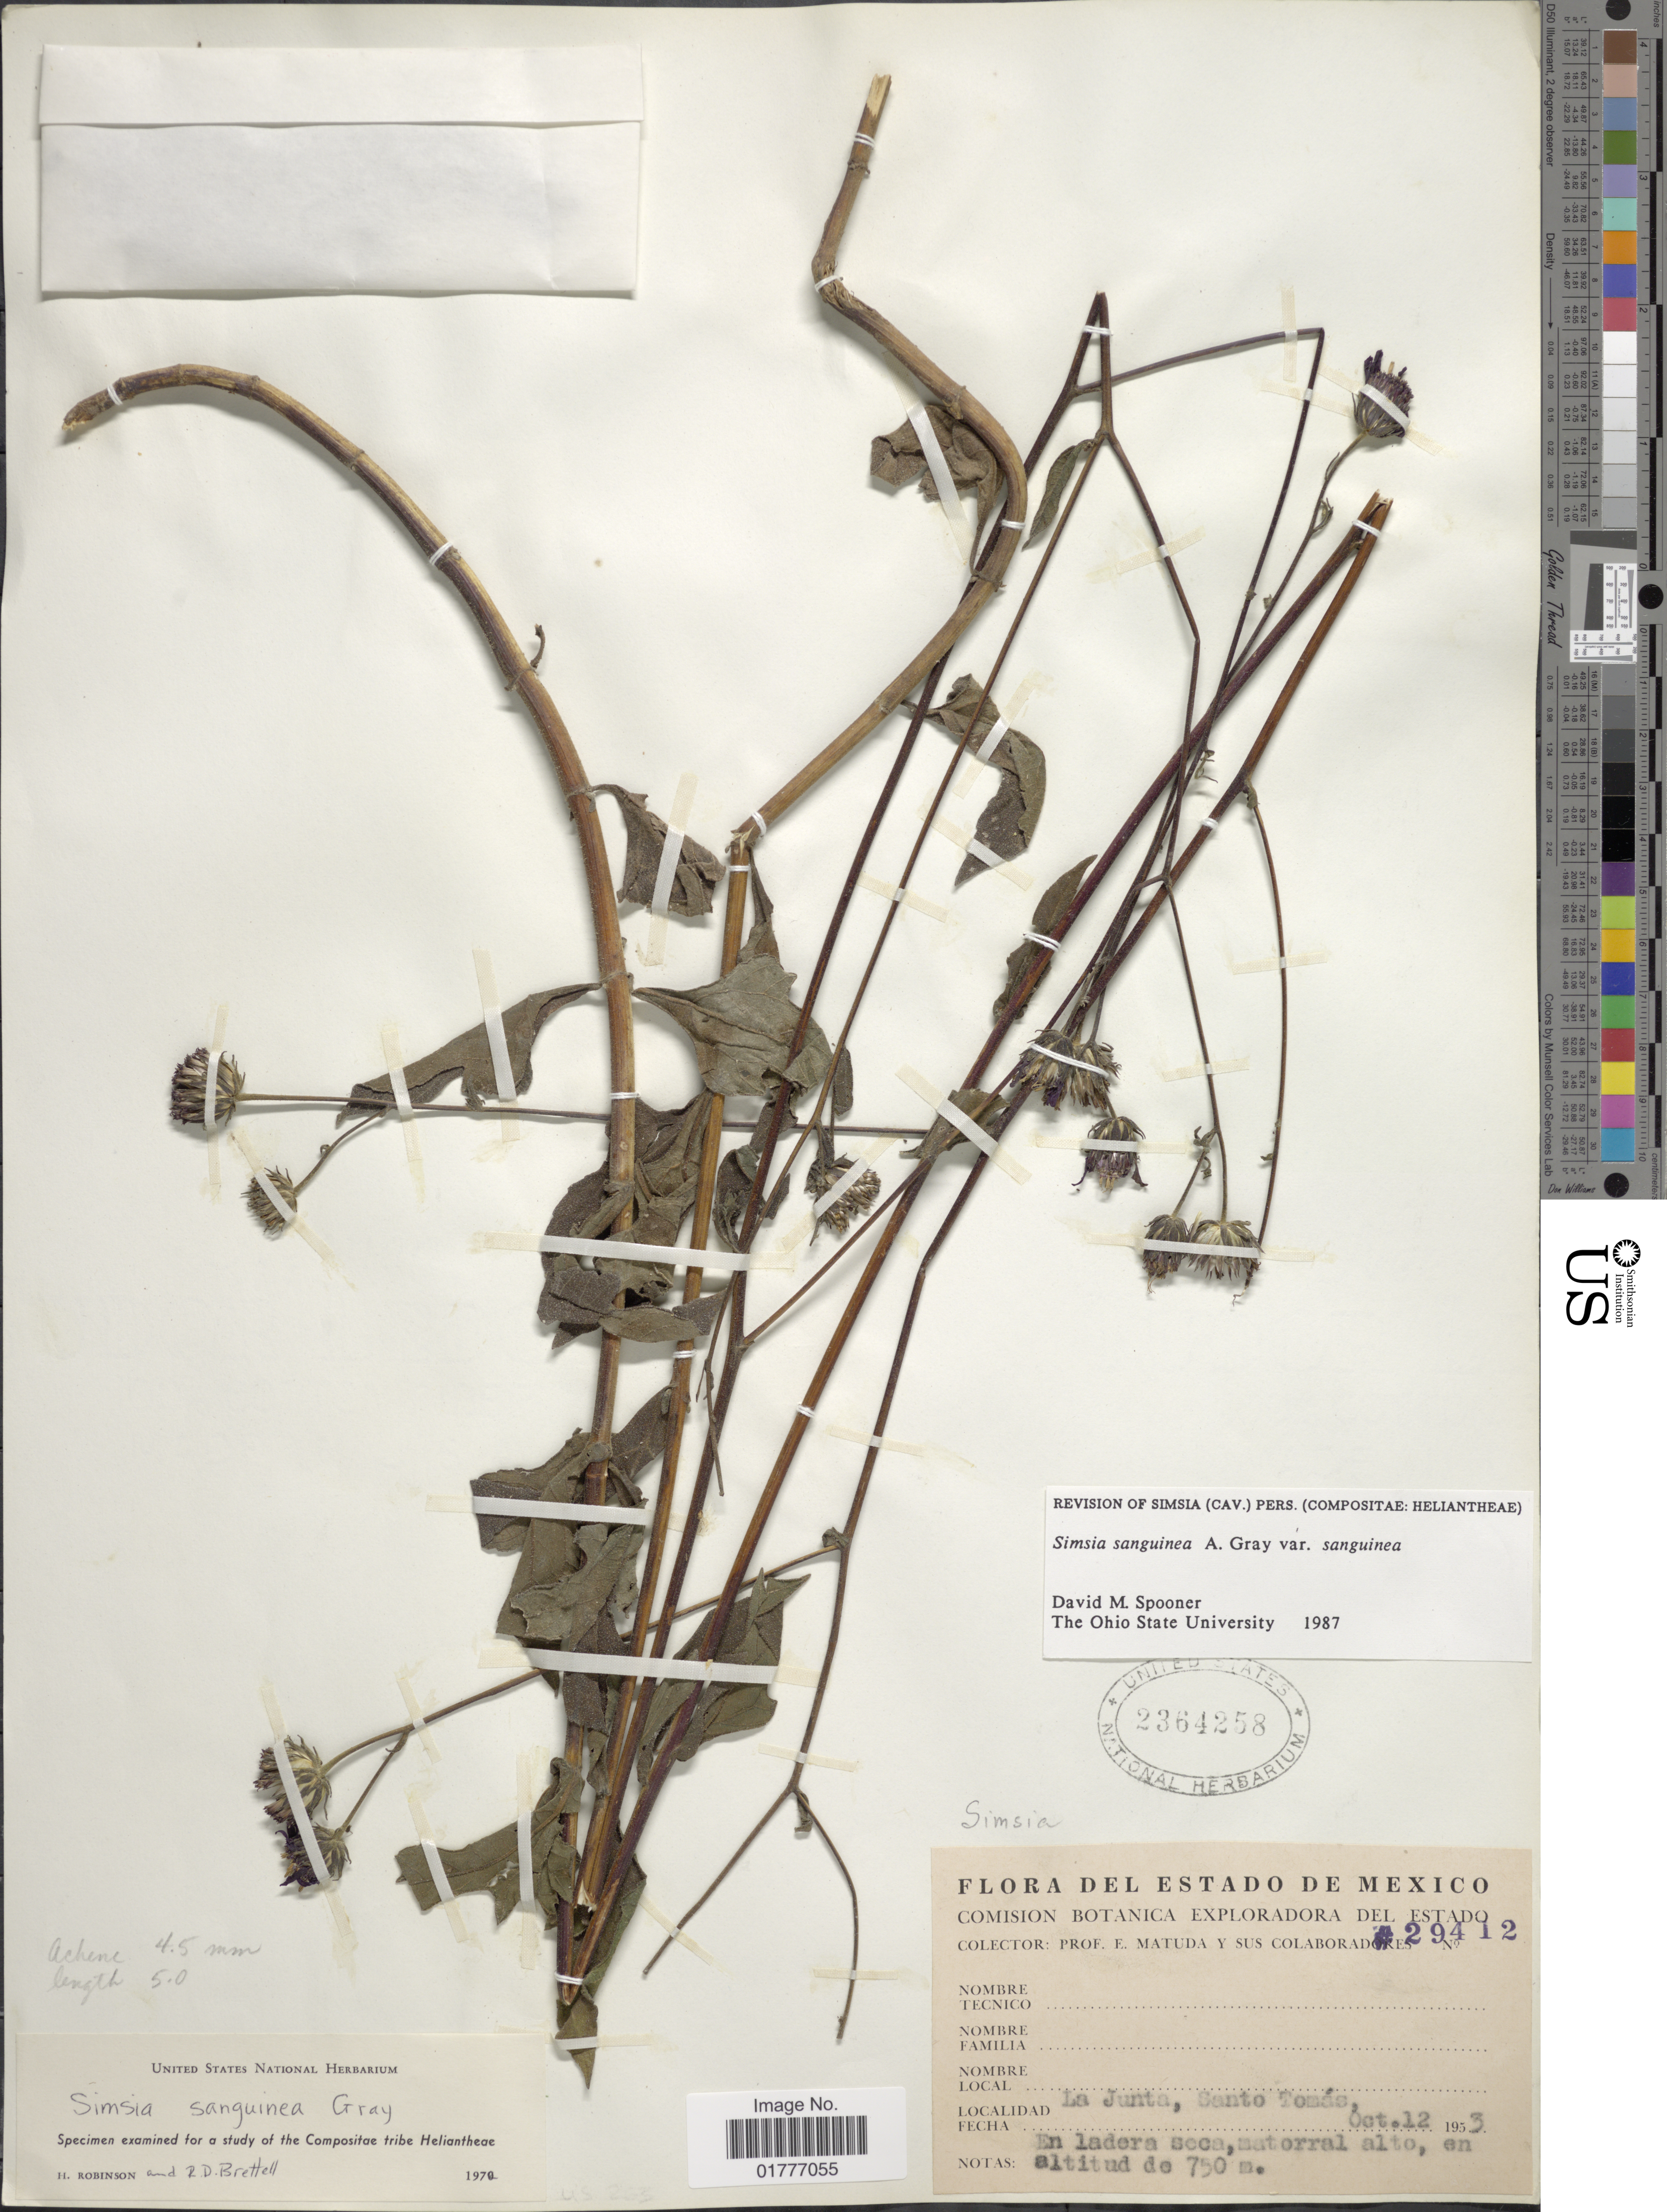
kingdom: Plantae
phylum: Tracheophyta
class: Magnoliopsida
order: Asterales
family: Asteraceae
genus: Simsia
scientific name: Simsia sanguinea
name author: A. Gray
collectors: E. Matuda & et al.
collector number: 29412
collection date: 1953-10-12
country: Mexico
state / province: México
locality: La Junta, Santo Tomás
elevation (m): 750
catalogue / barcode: US 2364258